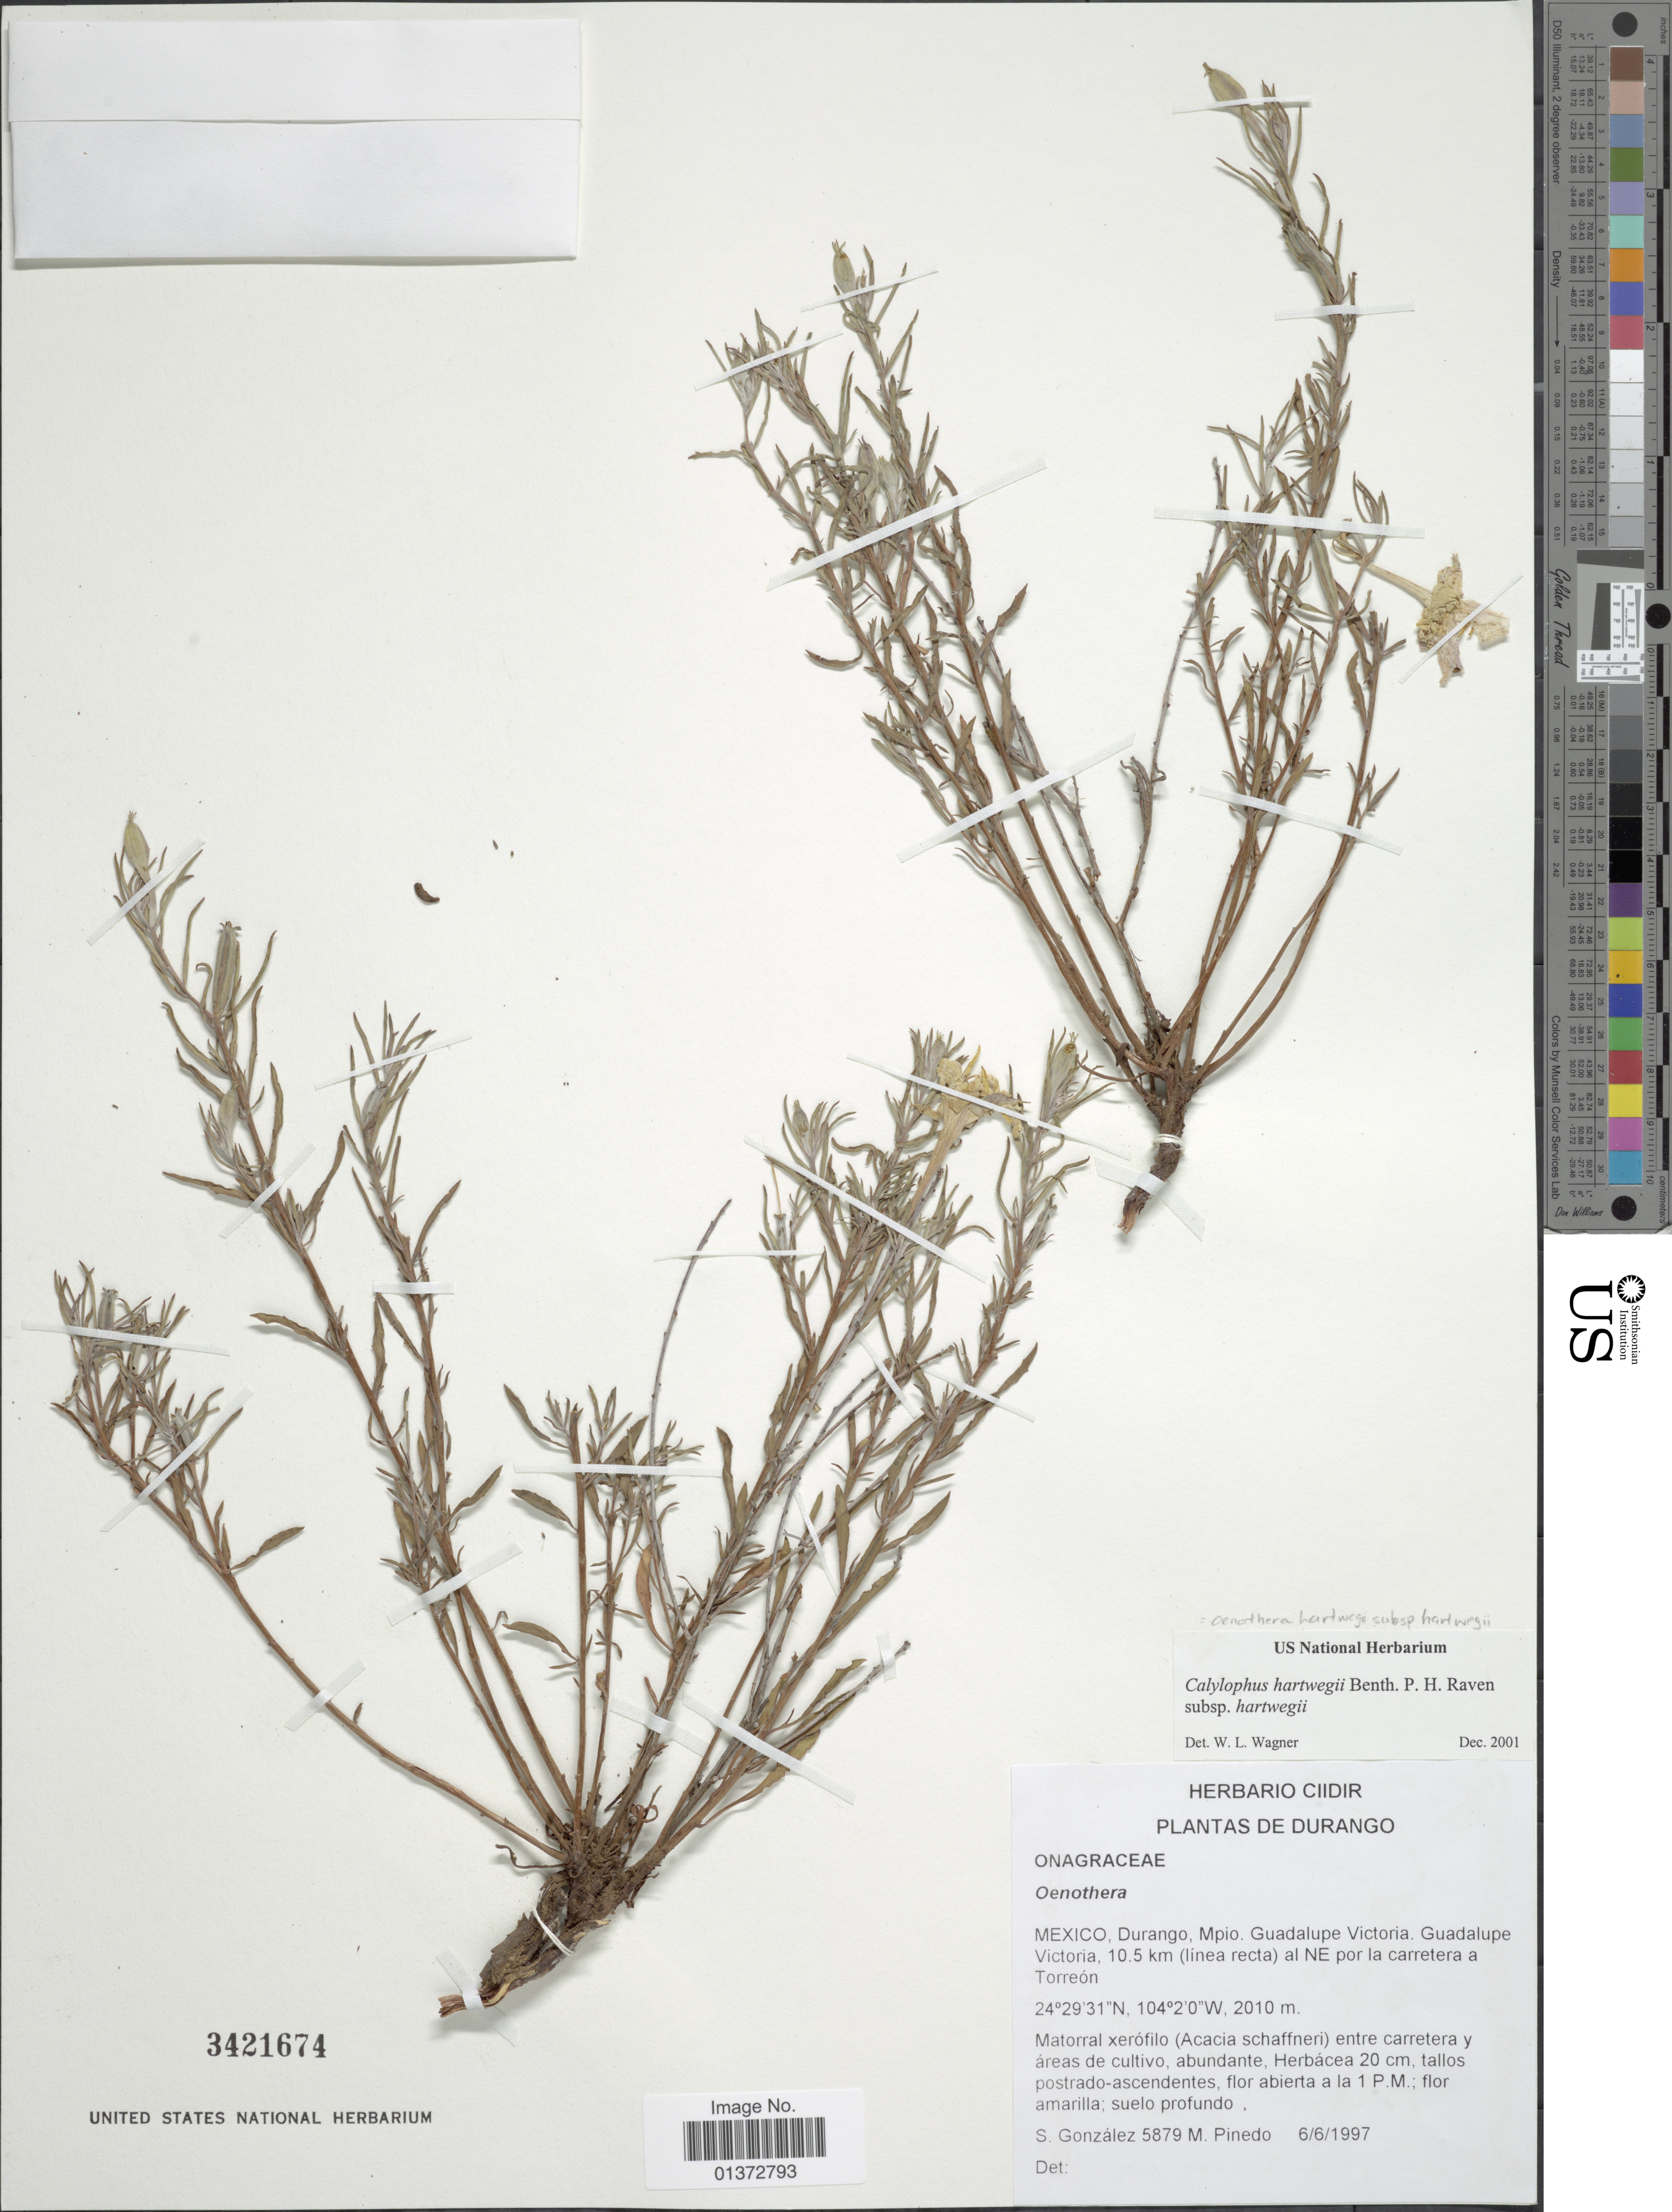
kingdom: Plantae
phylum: Tracheophyta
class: Magnoliopsida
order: Myrtales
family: Onagraceae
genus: Oenothera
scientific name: Oenothera hartwegii subsp. hartwegii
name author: Benth.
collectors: S. González & M. Pinedo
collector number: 5879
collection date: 1997-06-06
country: Mexico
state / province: Durango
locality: Mpio. Guadalupe Victoria, Guadalupe Victoria, 10.5 km (linea recta) al NE por la carretera a Torreón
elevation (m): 2010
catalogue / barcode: US 3421674